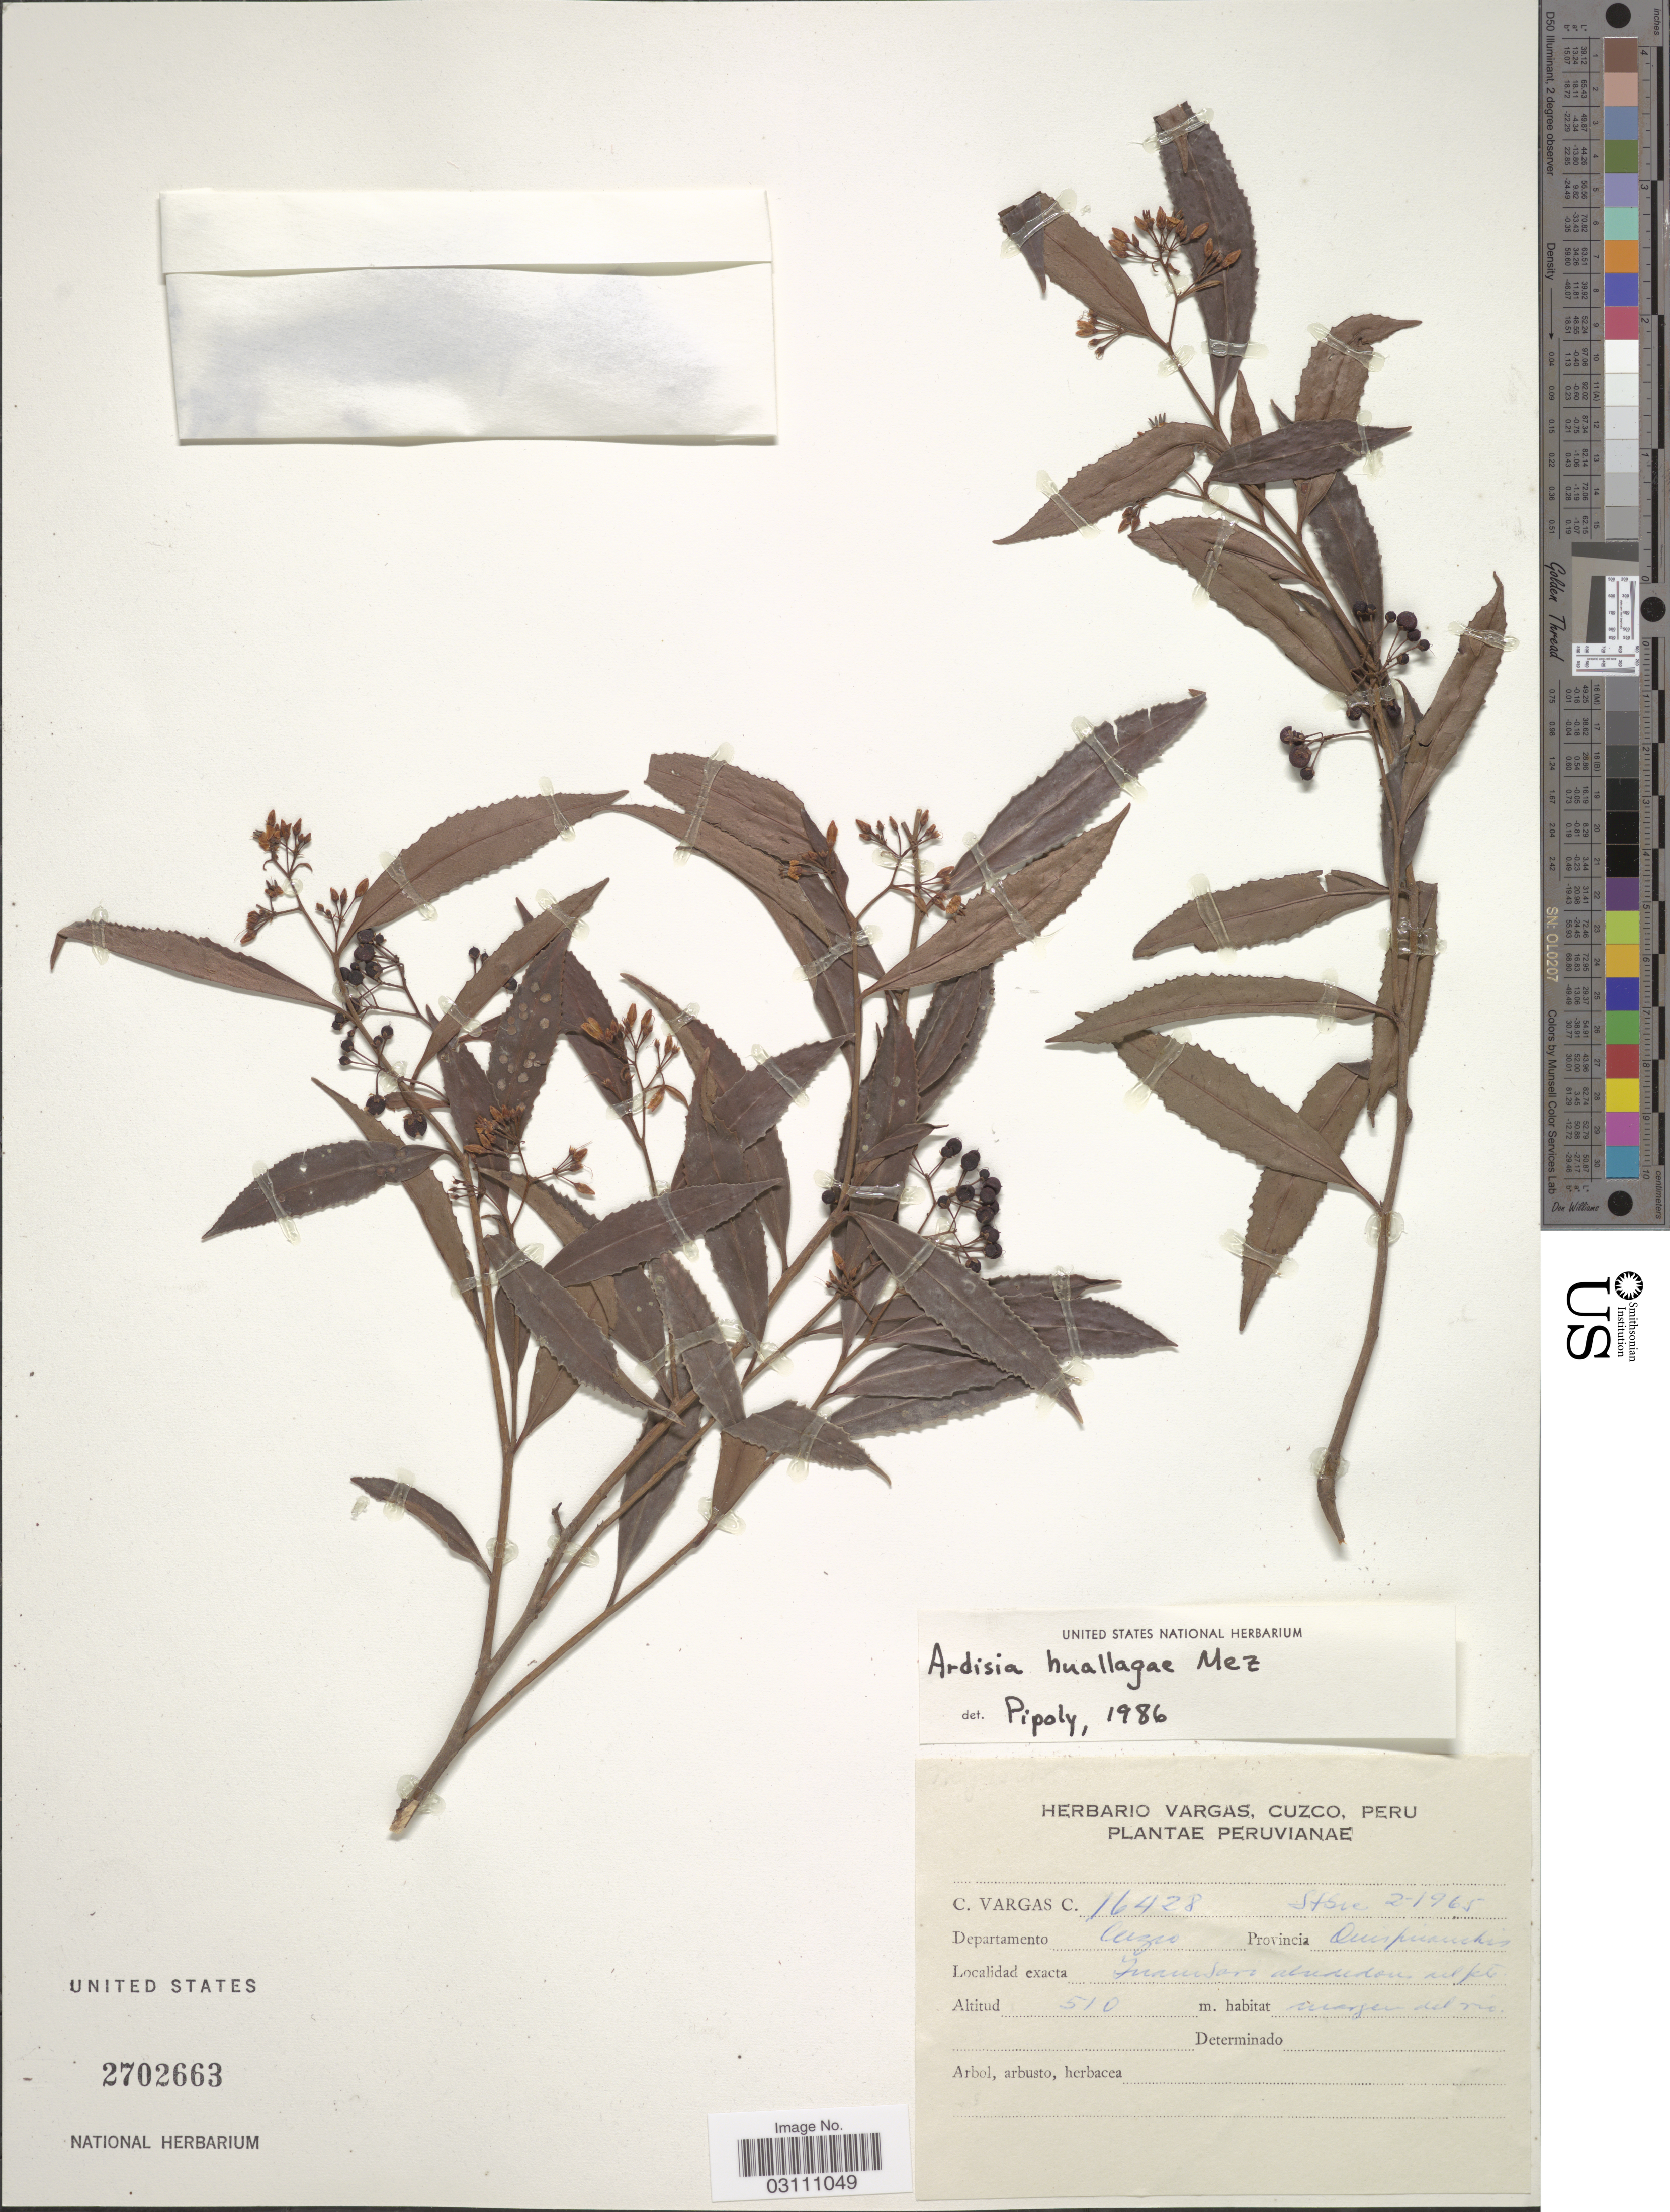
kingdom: Plantae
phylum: Tracheophyta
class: Magnoliopsida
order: Ericales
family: Primulaceae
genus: Ardisia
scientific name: Ardisia huallagae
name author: Mez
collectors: C. Vargas Calderón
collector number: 16428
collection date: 1965-09-02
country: Peru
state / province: Cusco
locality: Departamento Cuzco. Provincia Quispicanchi. Tuambari alrededores ad pte.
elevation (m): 510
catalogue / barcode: US 2702663